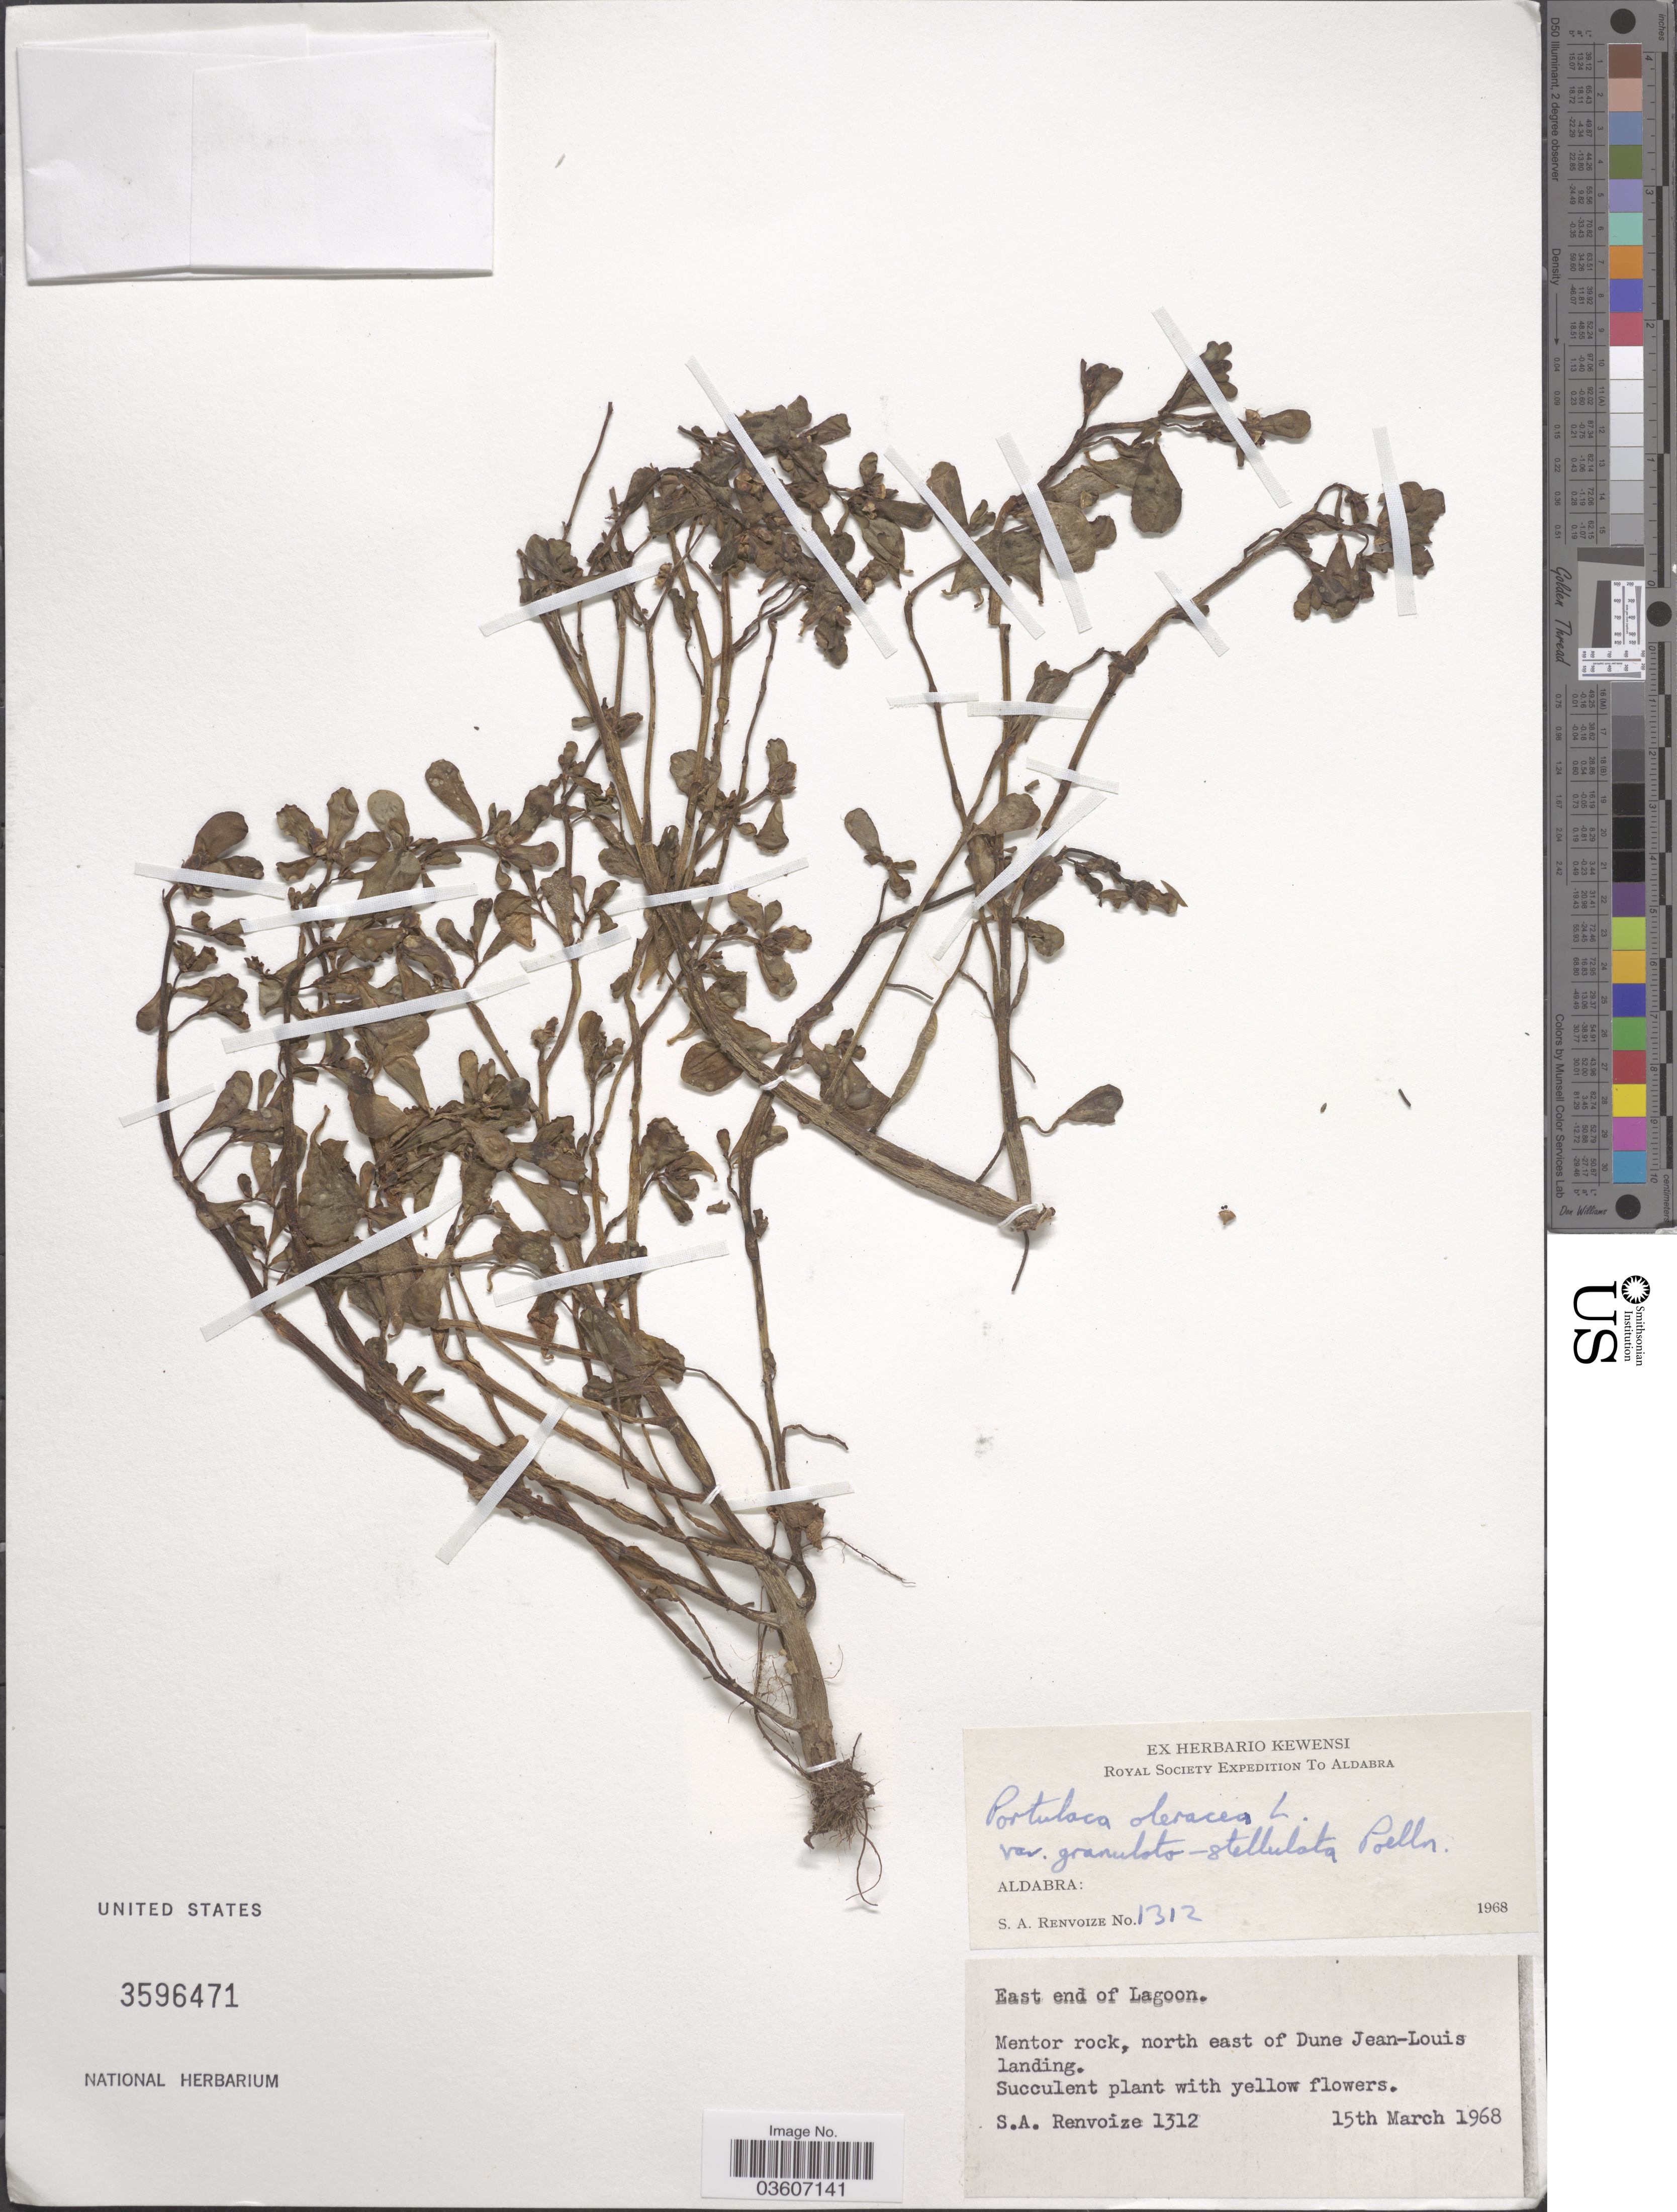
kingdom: Plantae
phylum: Tracheophyta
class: Magnoliopsida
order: Caryophyllales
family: Portulacaceae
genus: Portulaca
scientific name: Portulaca oleracea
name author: L.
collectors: S. A. Renvoize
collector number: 1312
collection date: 1968-03-15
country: Seychelles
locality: Aldabra. East end of Lagoon. Mentor rock, north east of Dune Jean-Louis landing.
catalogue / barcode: US 3596471